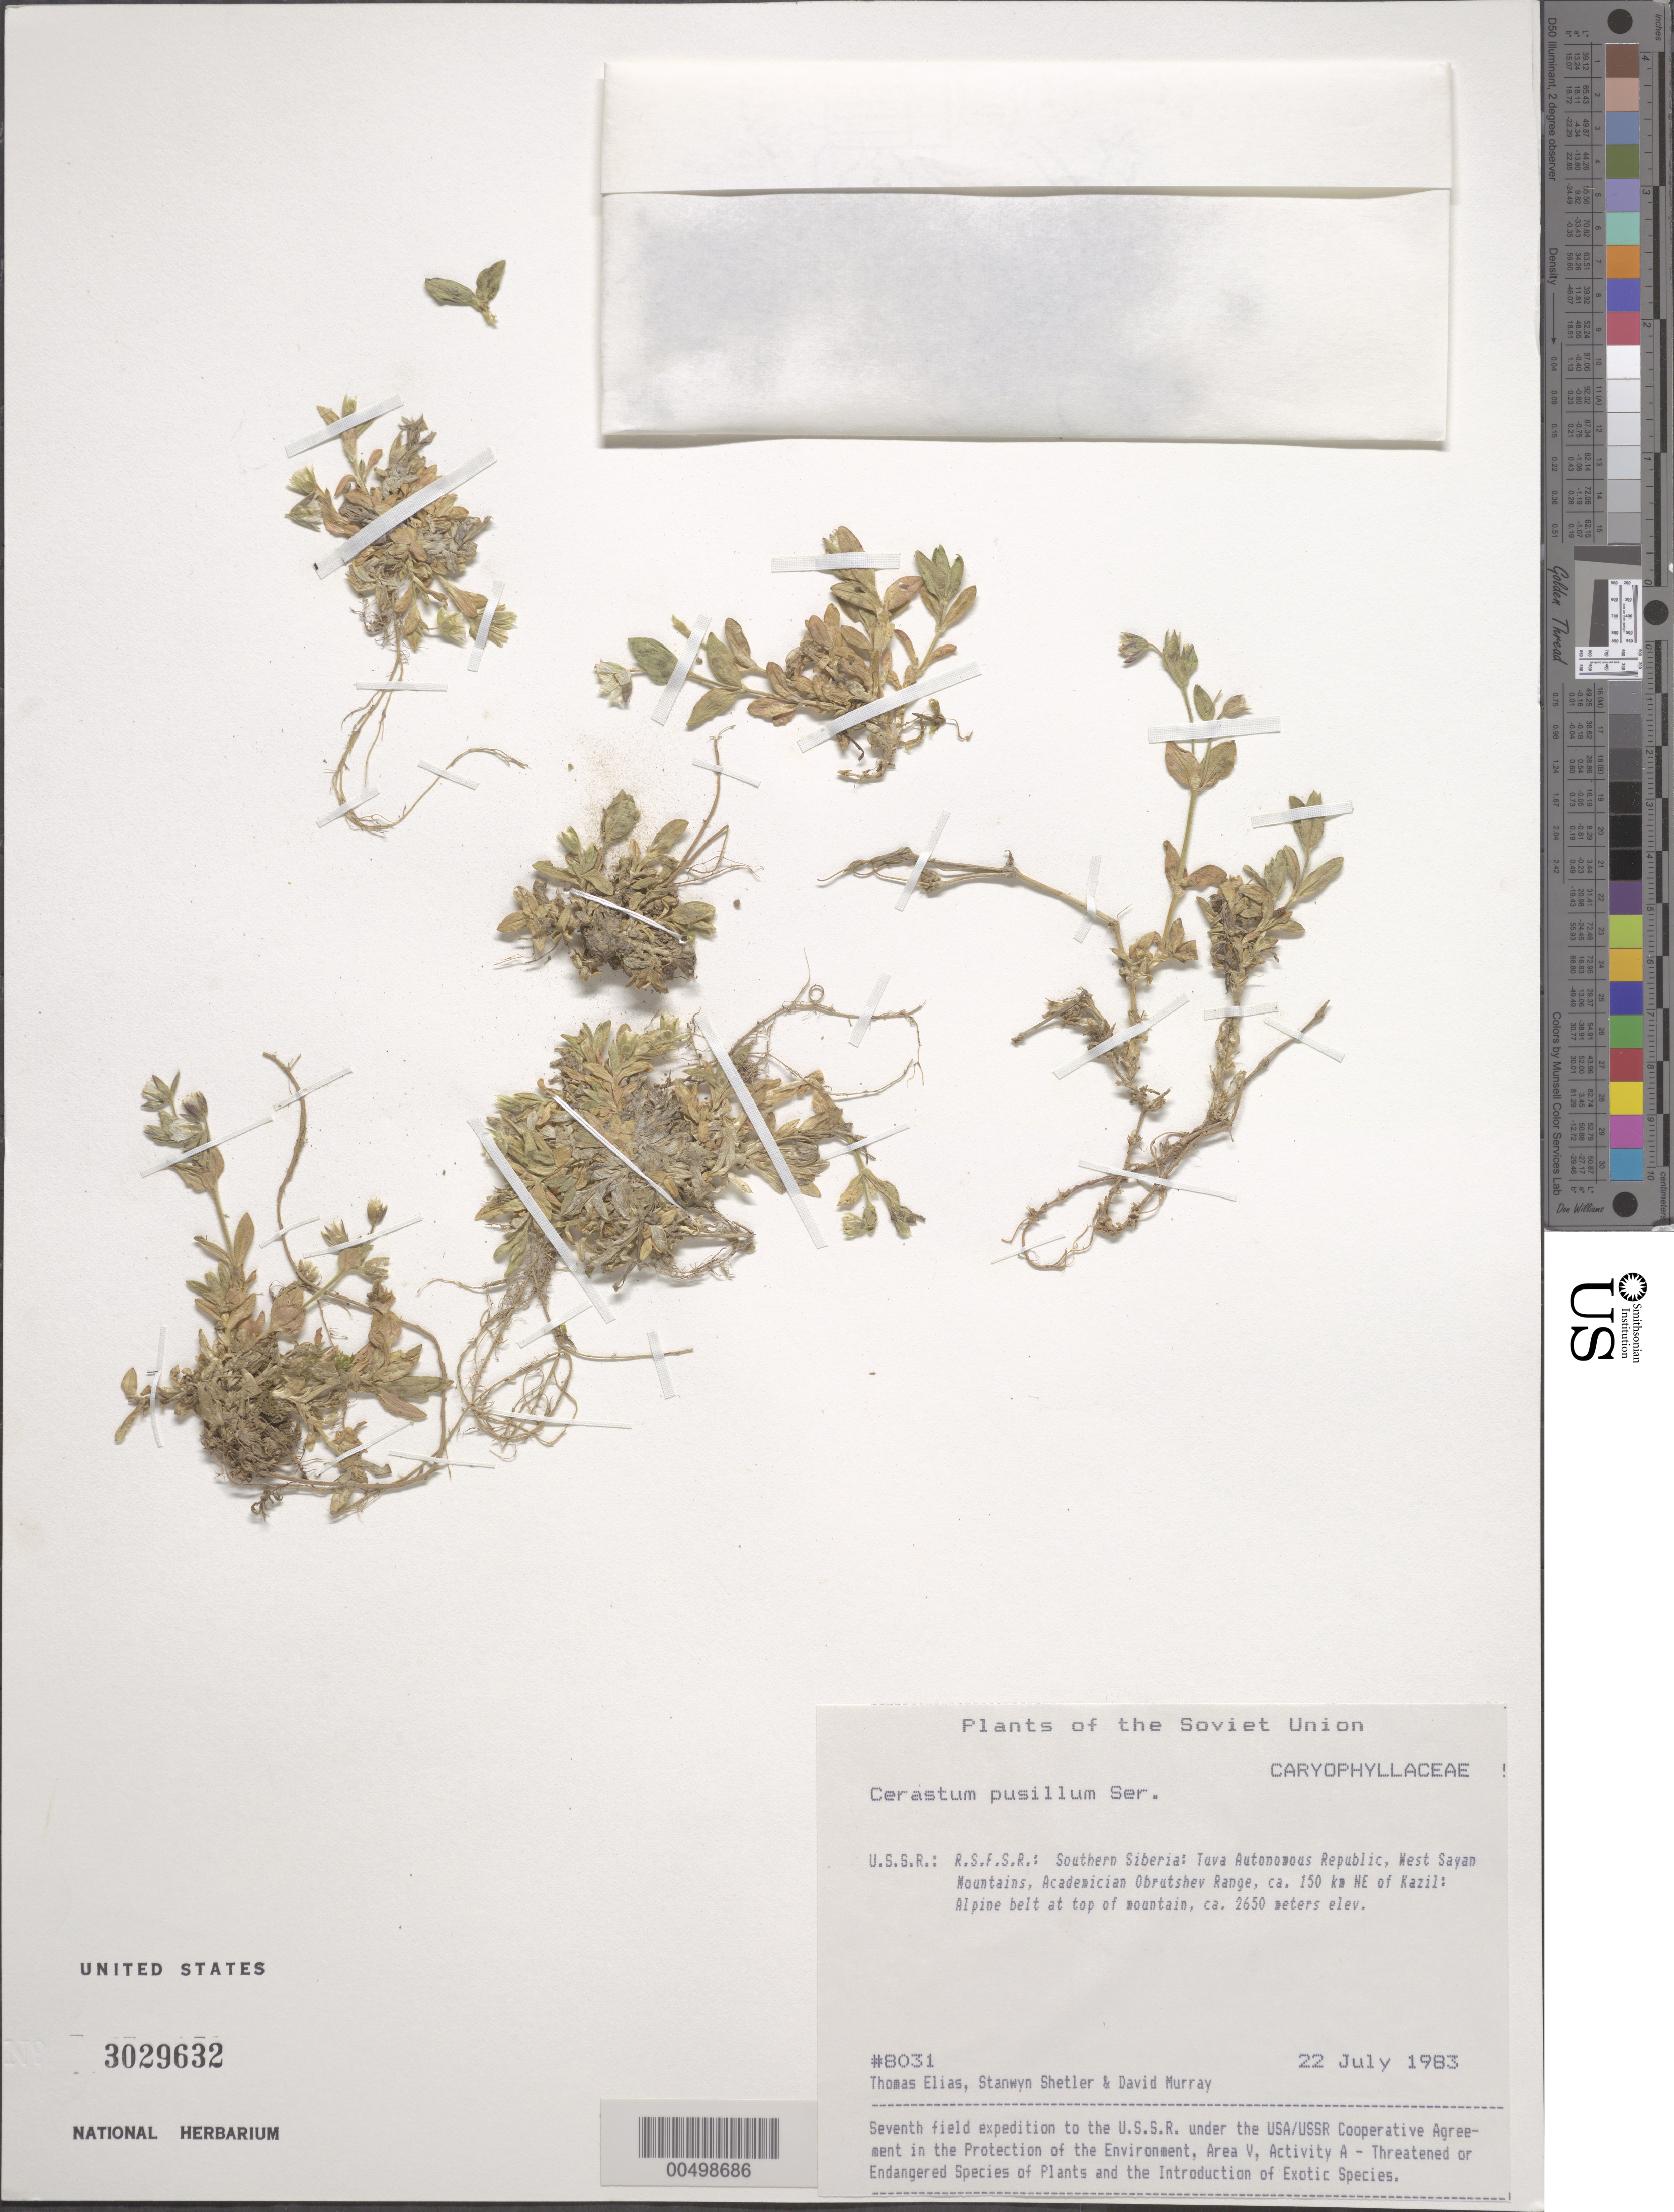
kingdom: Plantae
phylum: Tracheophyta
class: Magnoliopsida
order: Caryophyllales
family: Caryophyllaceae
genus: Cerastium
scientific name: Cerastium pusillum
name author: Ser.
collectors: T. Elias, S. Shetler & D. F. Murray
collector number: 8031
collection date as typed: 22 Jul 1983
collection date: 1983-07-22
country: Russian Federation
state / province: Tuva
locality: West Sayan Mountains, Academician Obrutshev Range, ca. 150 km NE of Kazil [Kyzyl]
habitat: alpine belt at top of mountain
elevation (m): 2650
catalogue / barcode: US 3029632